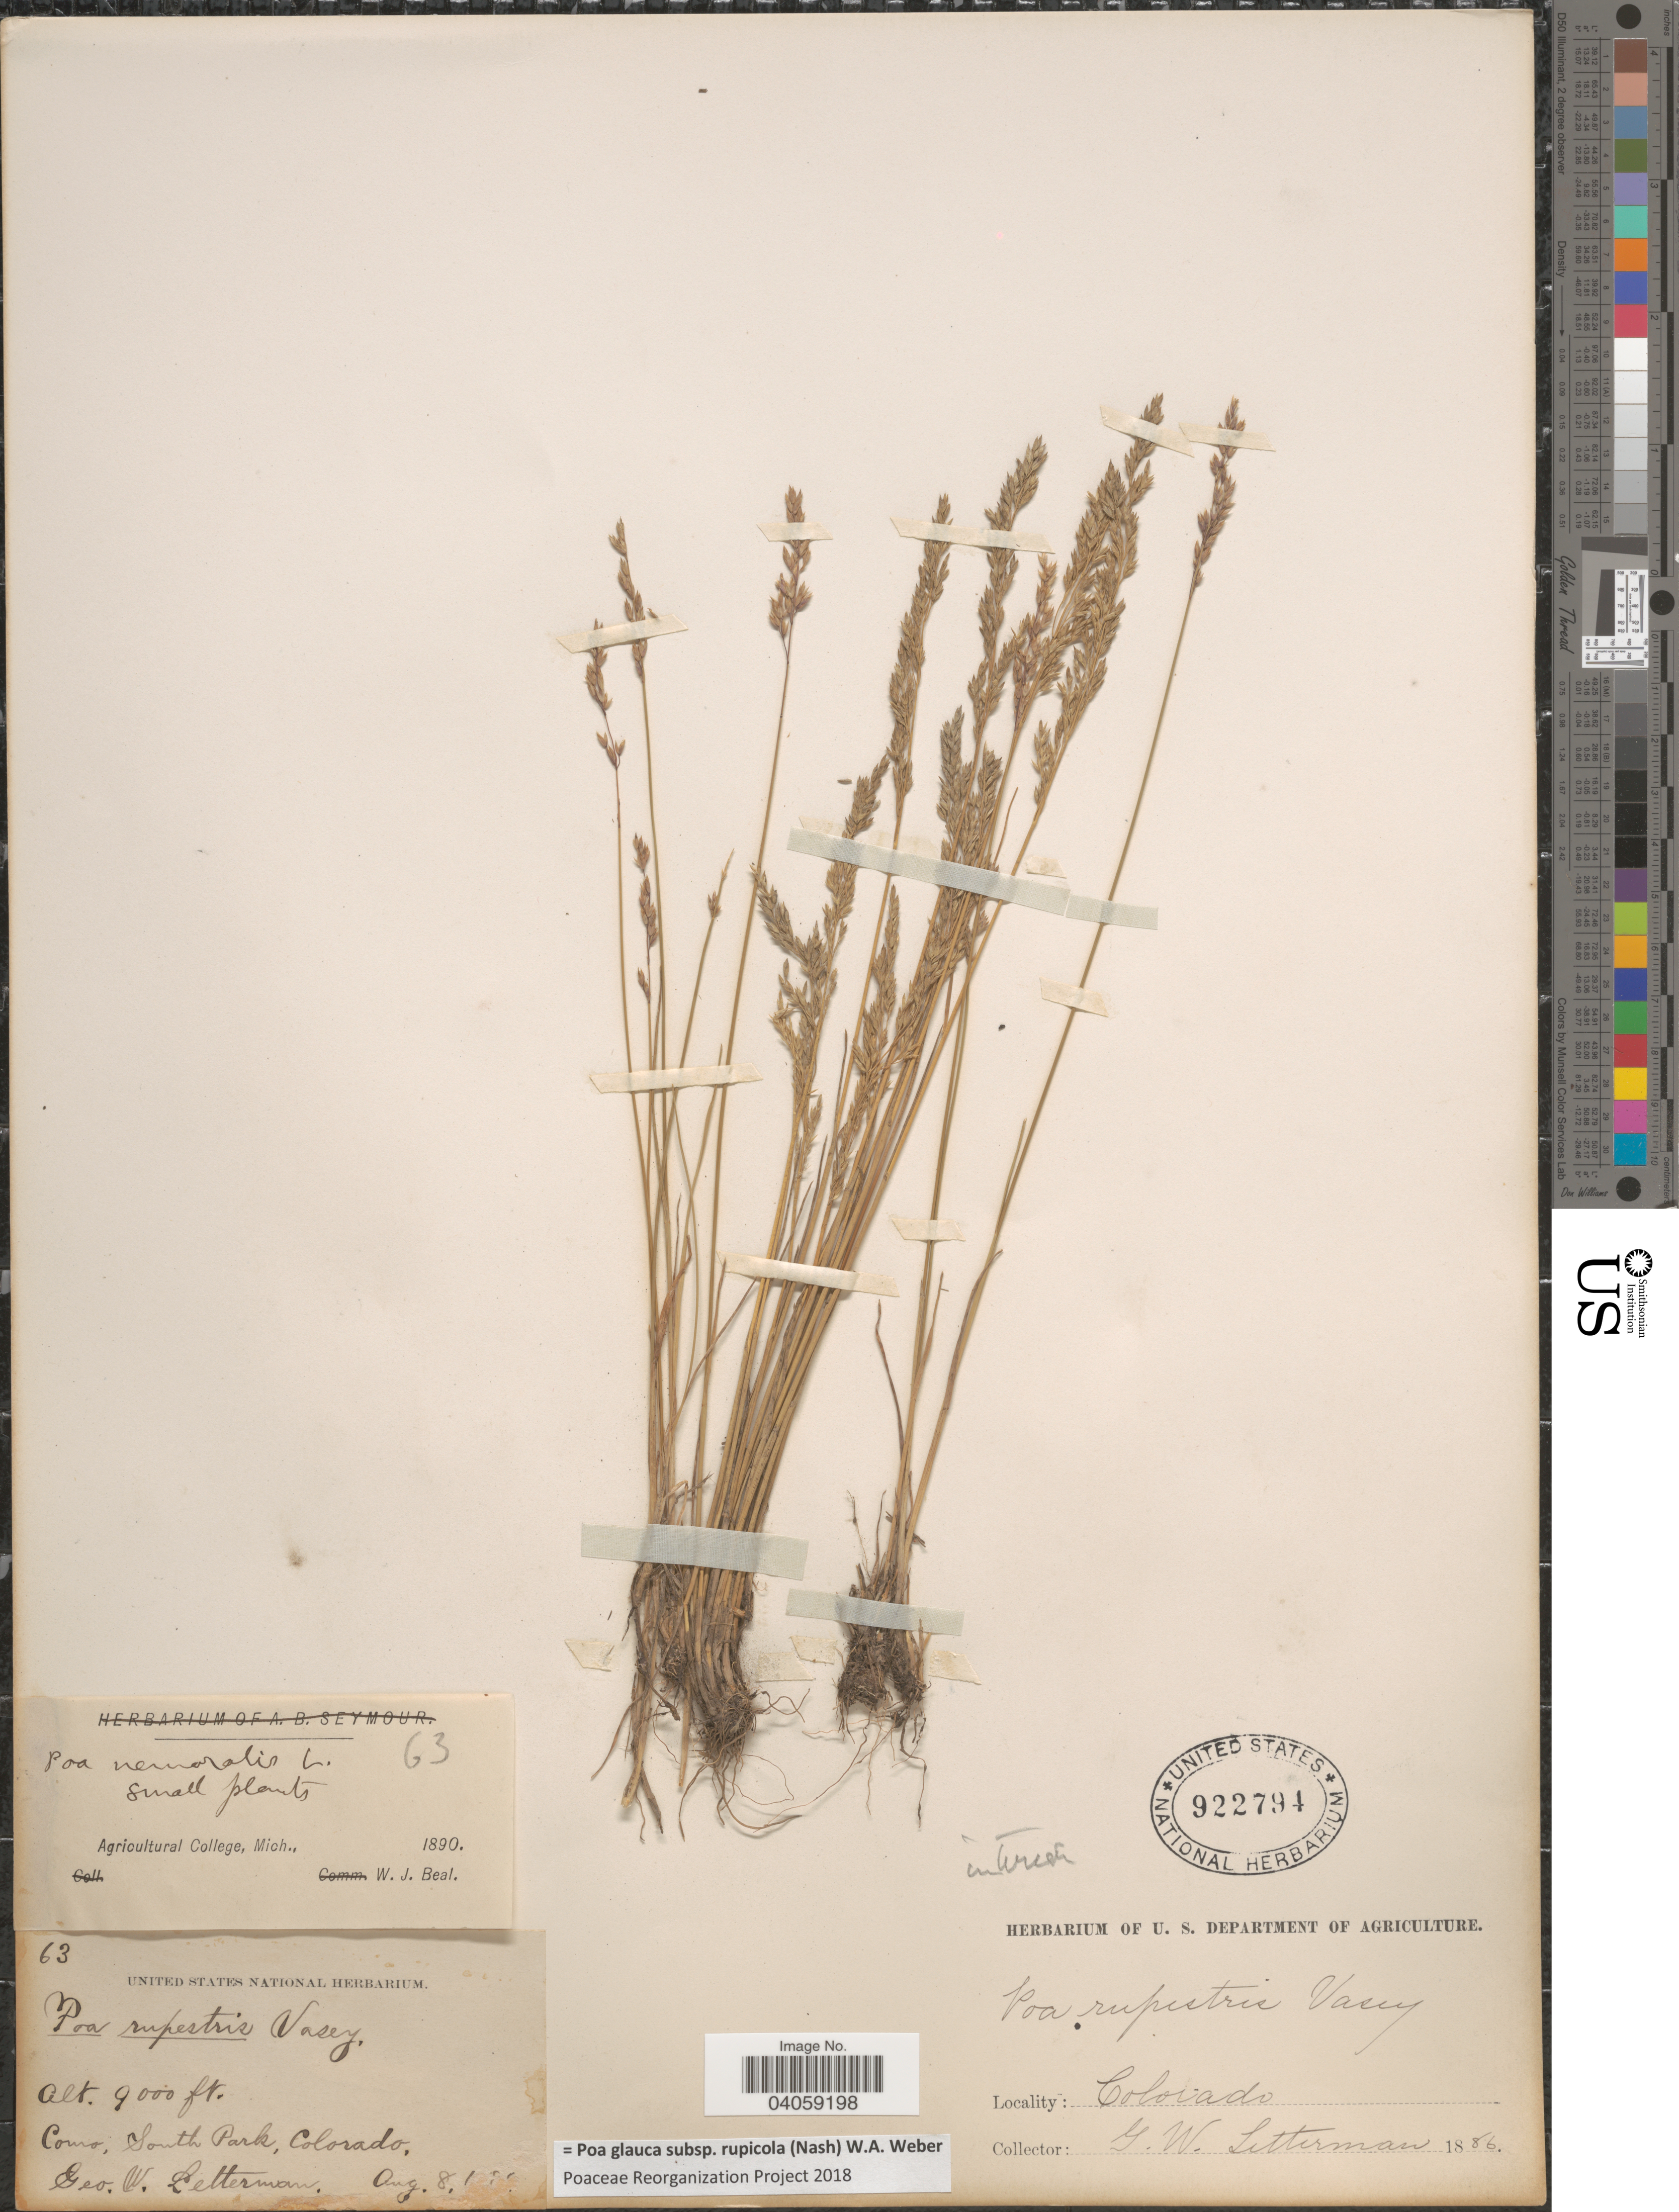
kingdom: Plantae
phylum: Tracheophyta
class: Liliopsida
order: Poales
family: Poaceae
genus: Poa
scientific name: Poa glauca subsp. rupicola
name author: (Nash) W.A. Weber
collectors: G. W. Letterman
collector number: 63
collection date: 1886-08-08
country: United States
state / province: Colorado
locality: Como, South Park.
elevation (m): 2743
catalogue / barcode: US 922794